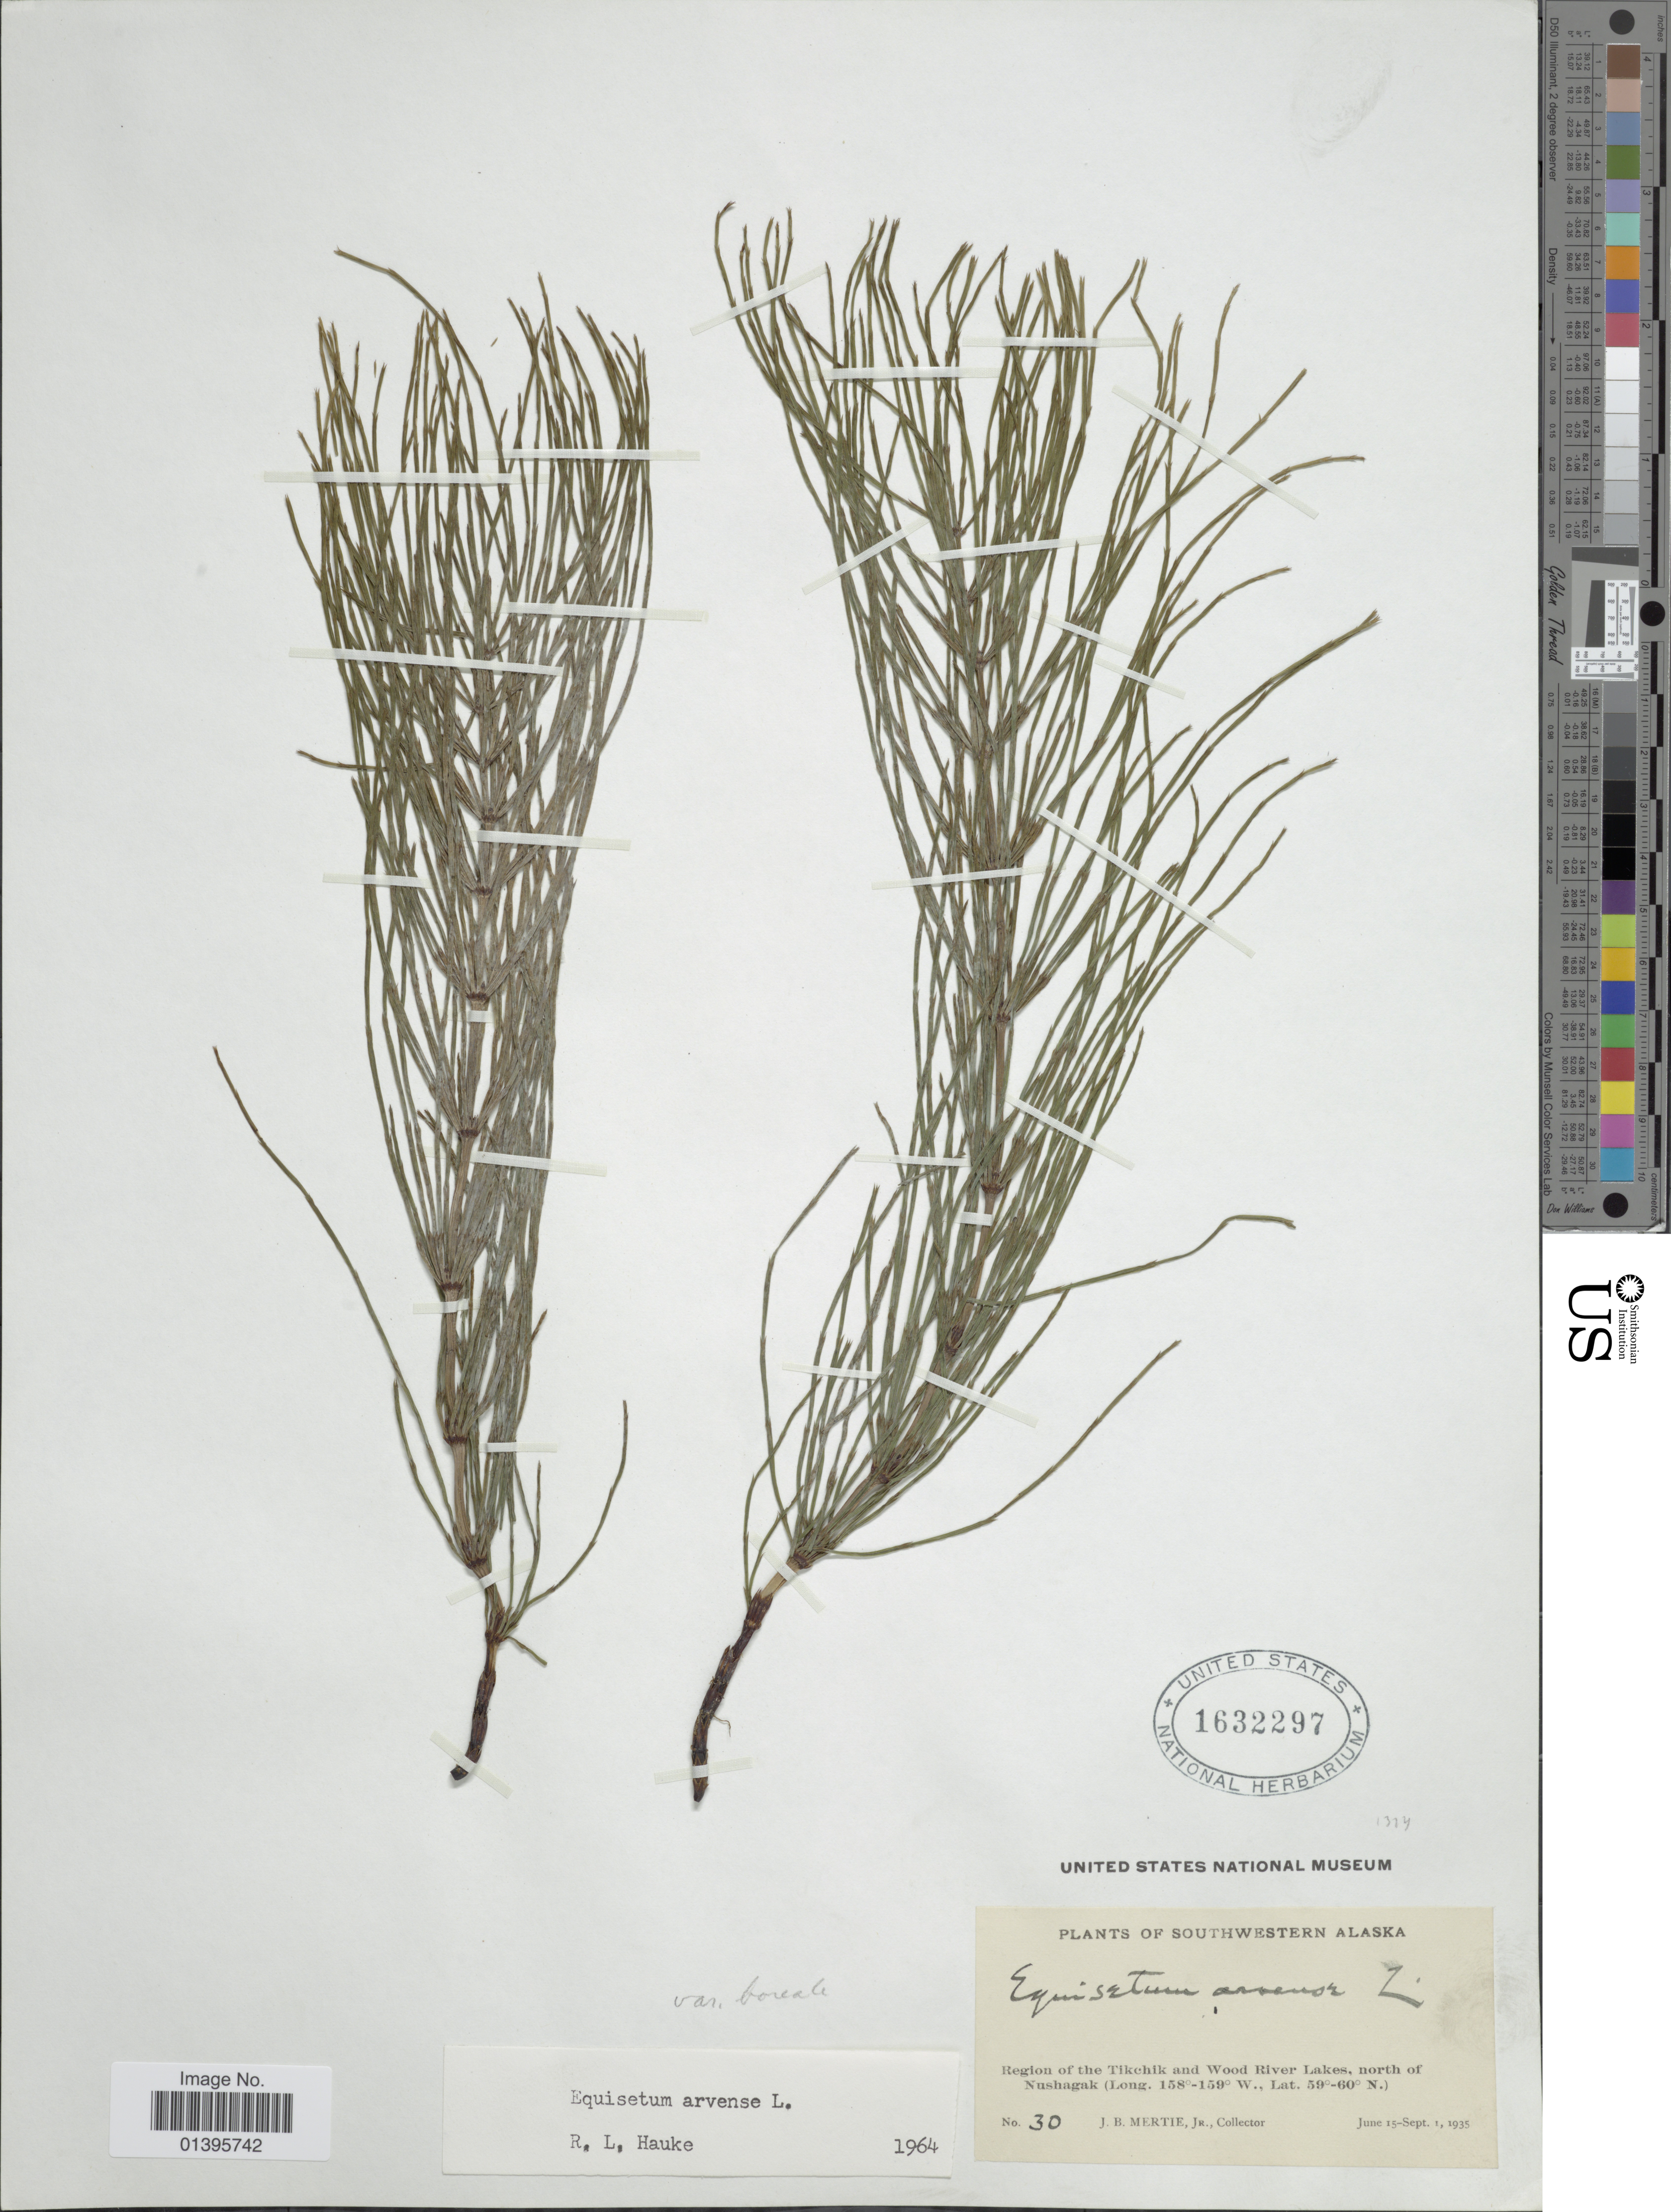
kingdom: Plantae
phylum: Tracheophyta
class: Polypodiopsida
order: Equisetales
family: Equisetaceae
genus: Equisetum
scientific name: Equisetum arvense var. boreale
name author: (Bong.) Rupr.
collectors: J. Mertie Jr.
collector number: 30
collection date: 1935-06-15/1935-09-01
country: United States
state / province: Alaska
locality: Southwestern Alaska. Region of the Tikchik and Wood River Lakes, north of Nushagak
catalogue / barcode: US 1632297